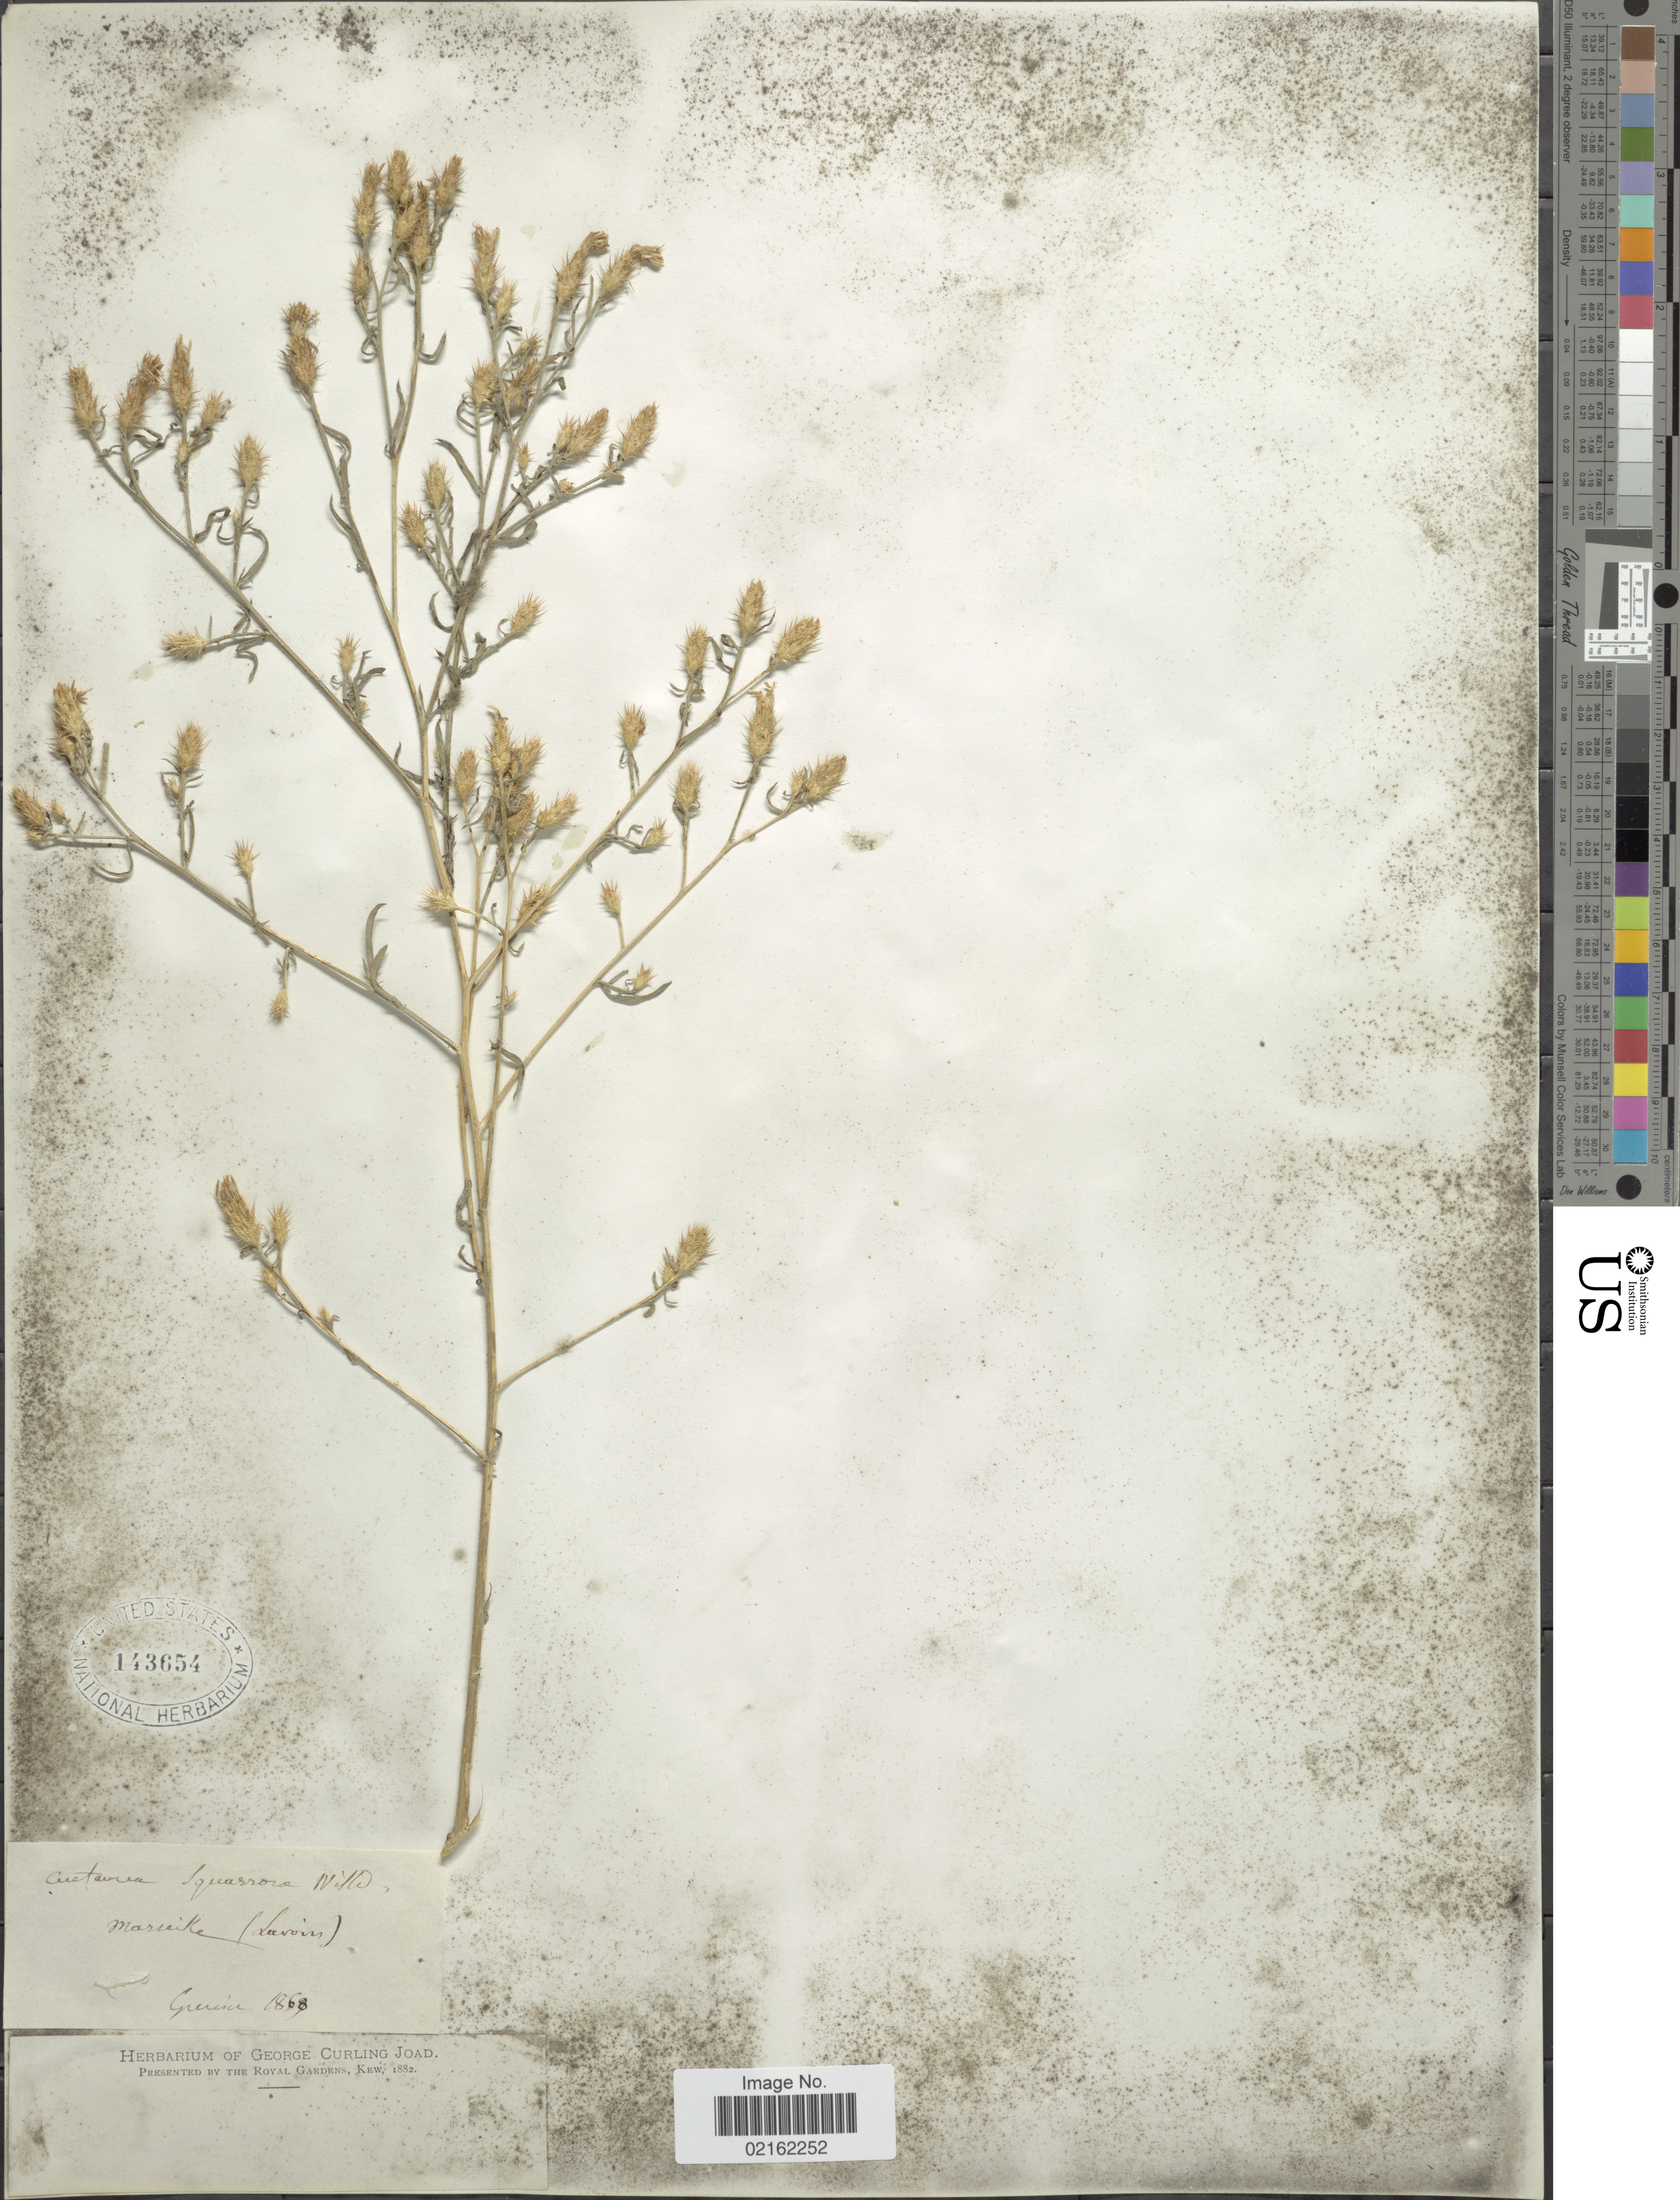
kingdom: Plantae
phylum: Tracheophyta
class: Magnoliopsida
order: Asterales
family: Asteraceae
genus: Centaurea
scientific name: Centaurea virgata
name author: Lam.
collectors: Grenier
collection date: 1868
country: France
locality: Marseille (Lavoirs)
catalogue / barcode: US 143654